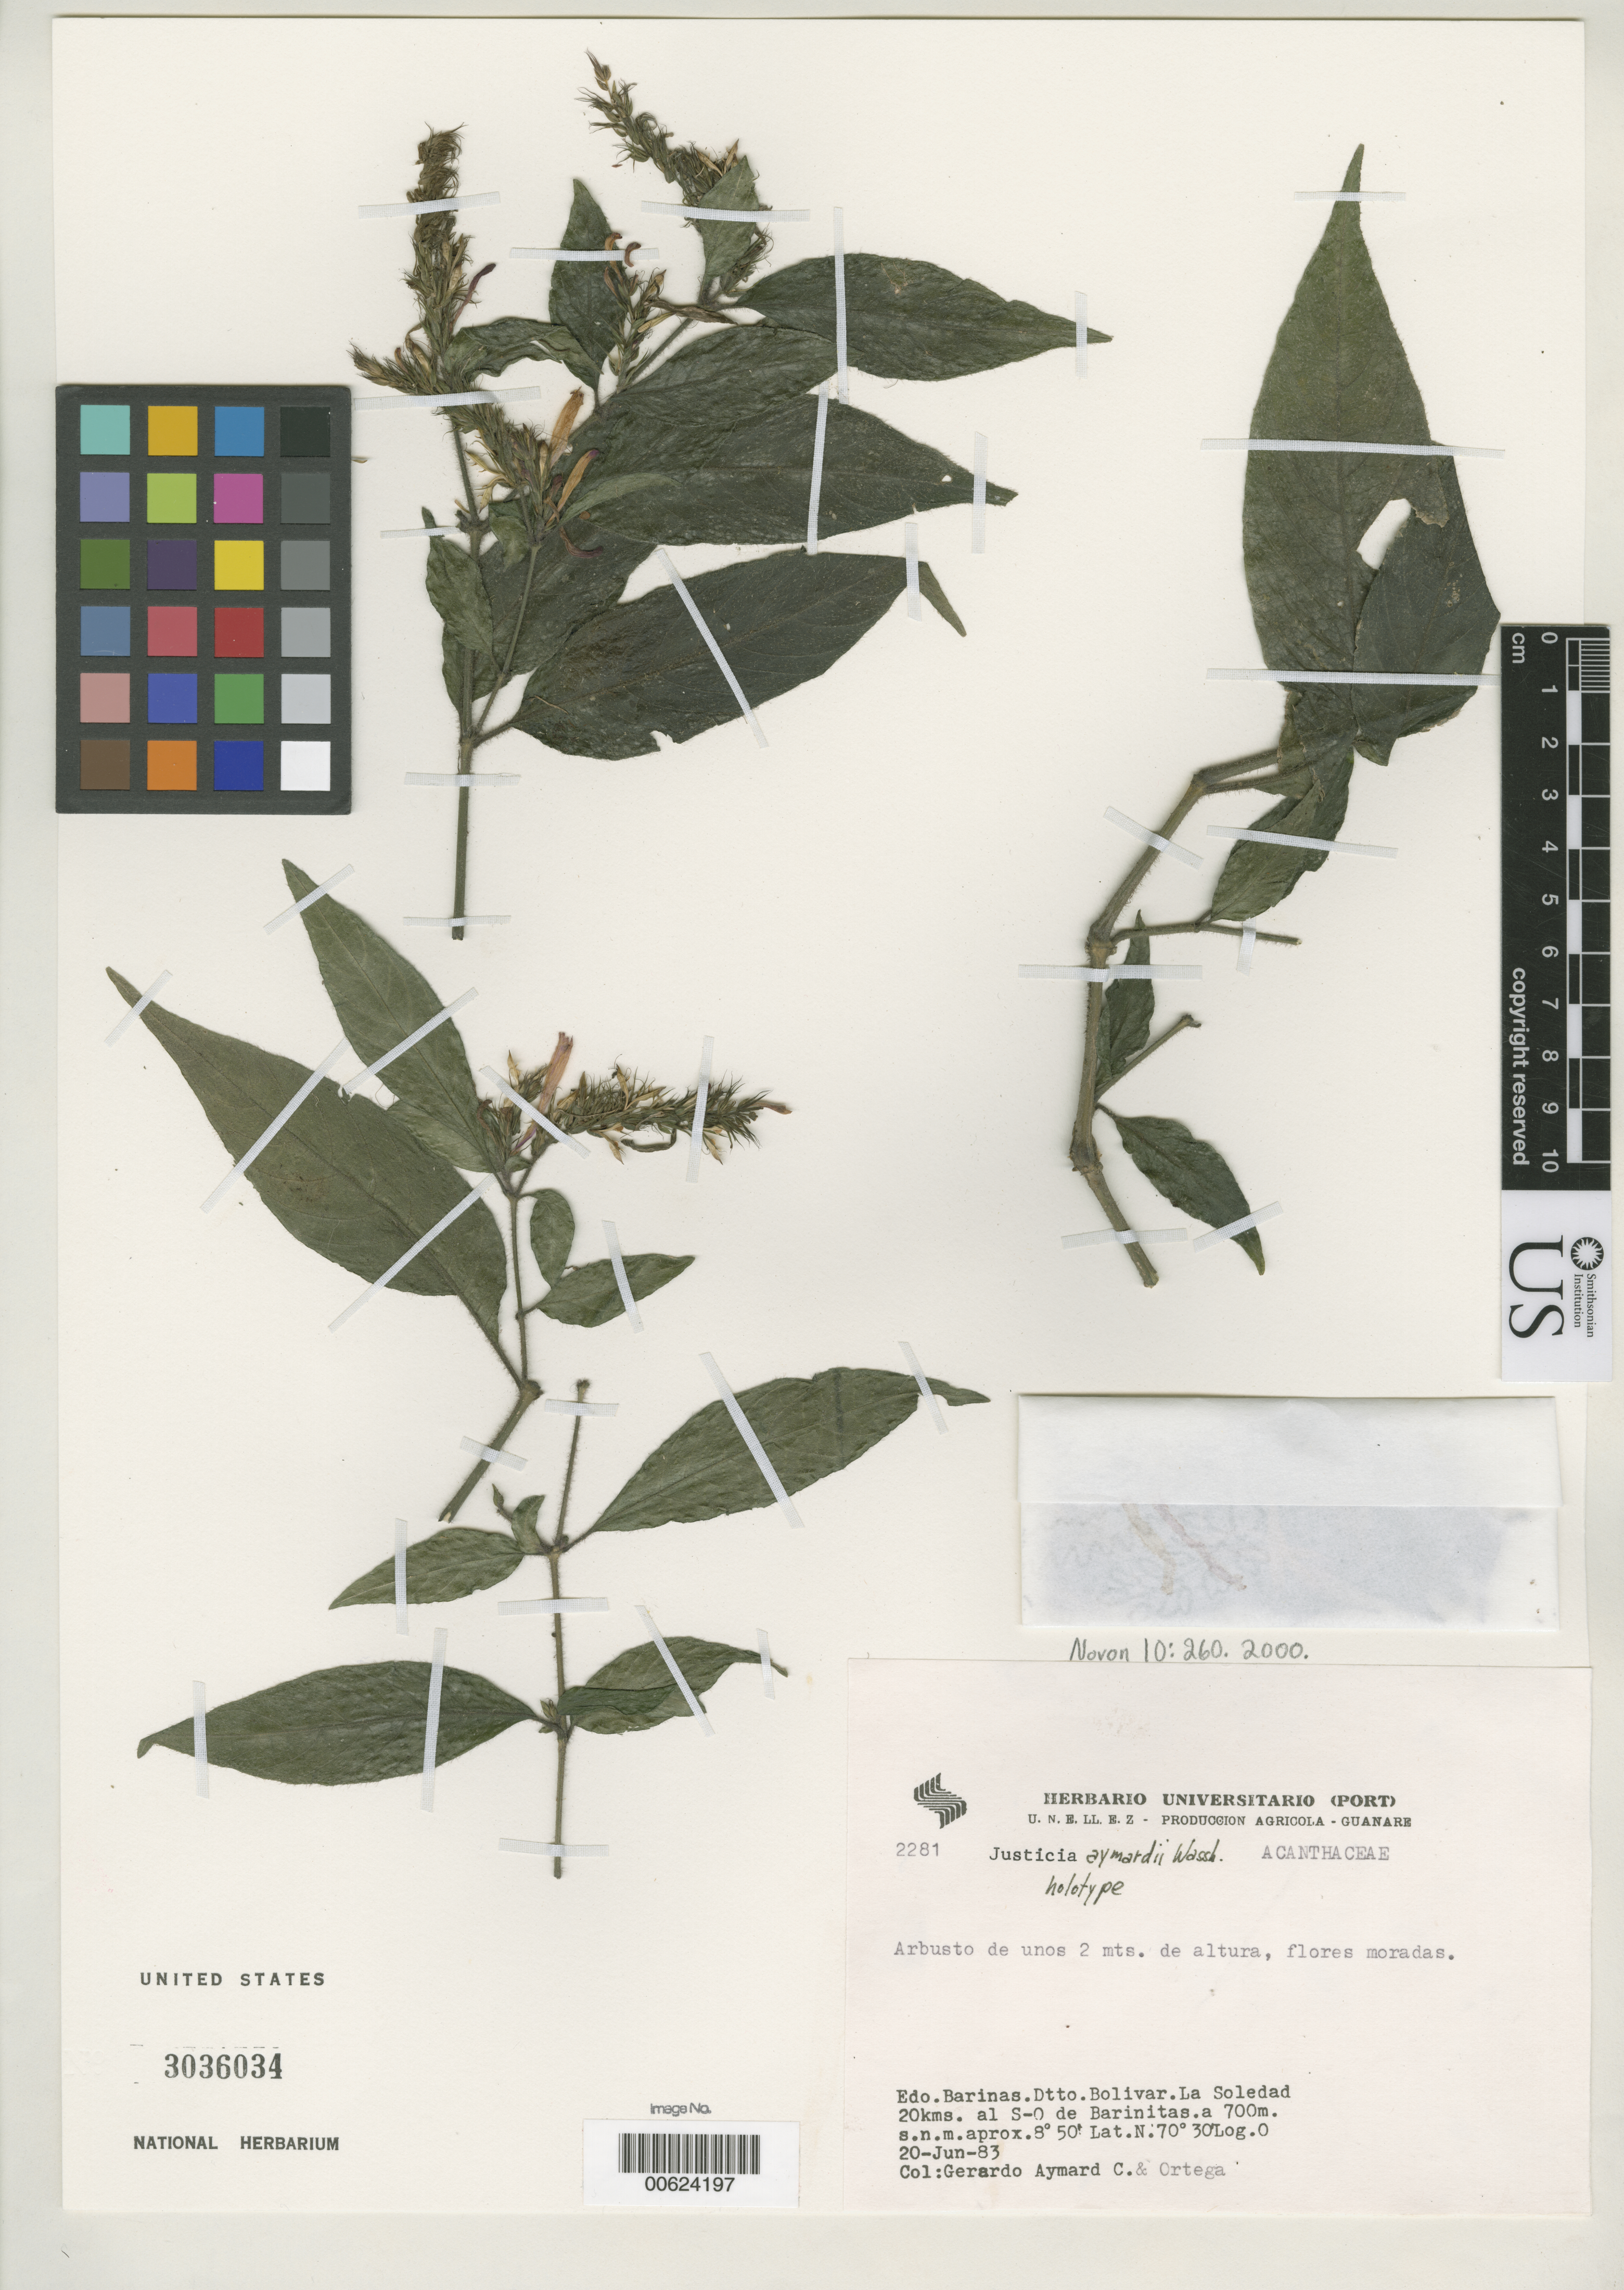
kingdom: Plantae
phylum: Tracheophyta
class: Magnoliopsida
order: Lamiales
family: Acanthaceae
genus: Justicia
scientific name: Justicia aymardii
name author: Wassh.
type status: Holotype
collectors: G. A. Aymard & F. J. Ortega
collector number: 2281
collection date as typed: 20 Jun 1983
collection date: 1983-06-20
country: Venezuela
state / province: Barinas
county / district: Bolivar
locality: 20 km SW of Barinitas, La Soledad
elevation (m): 700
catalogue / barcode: US 3036034